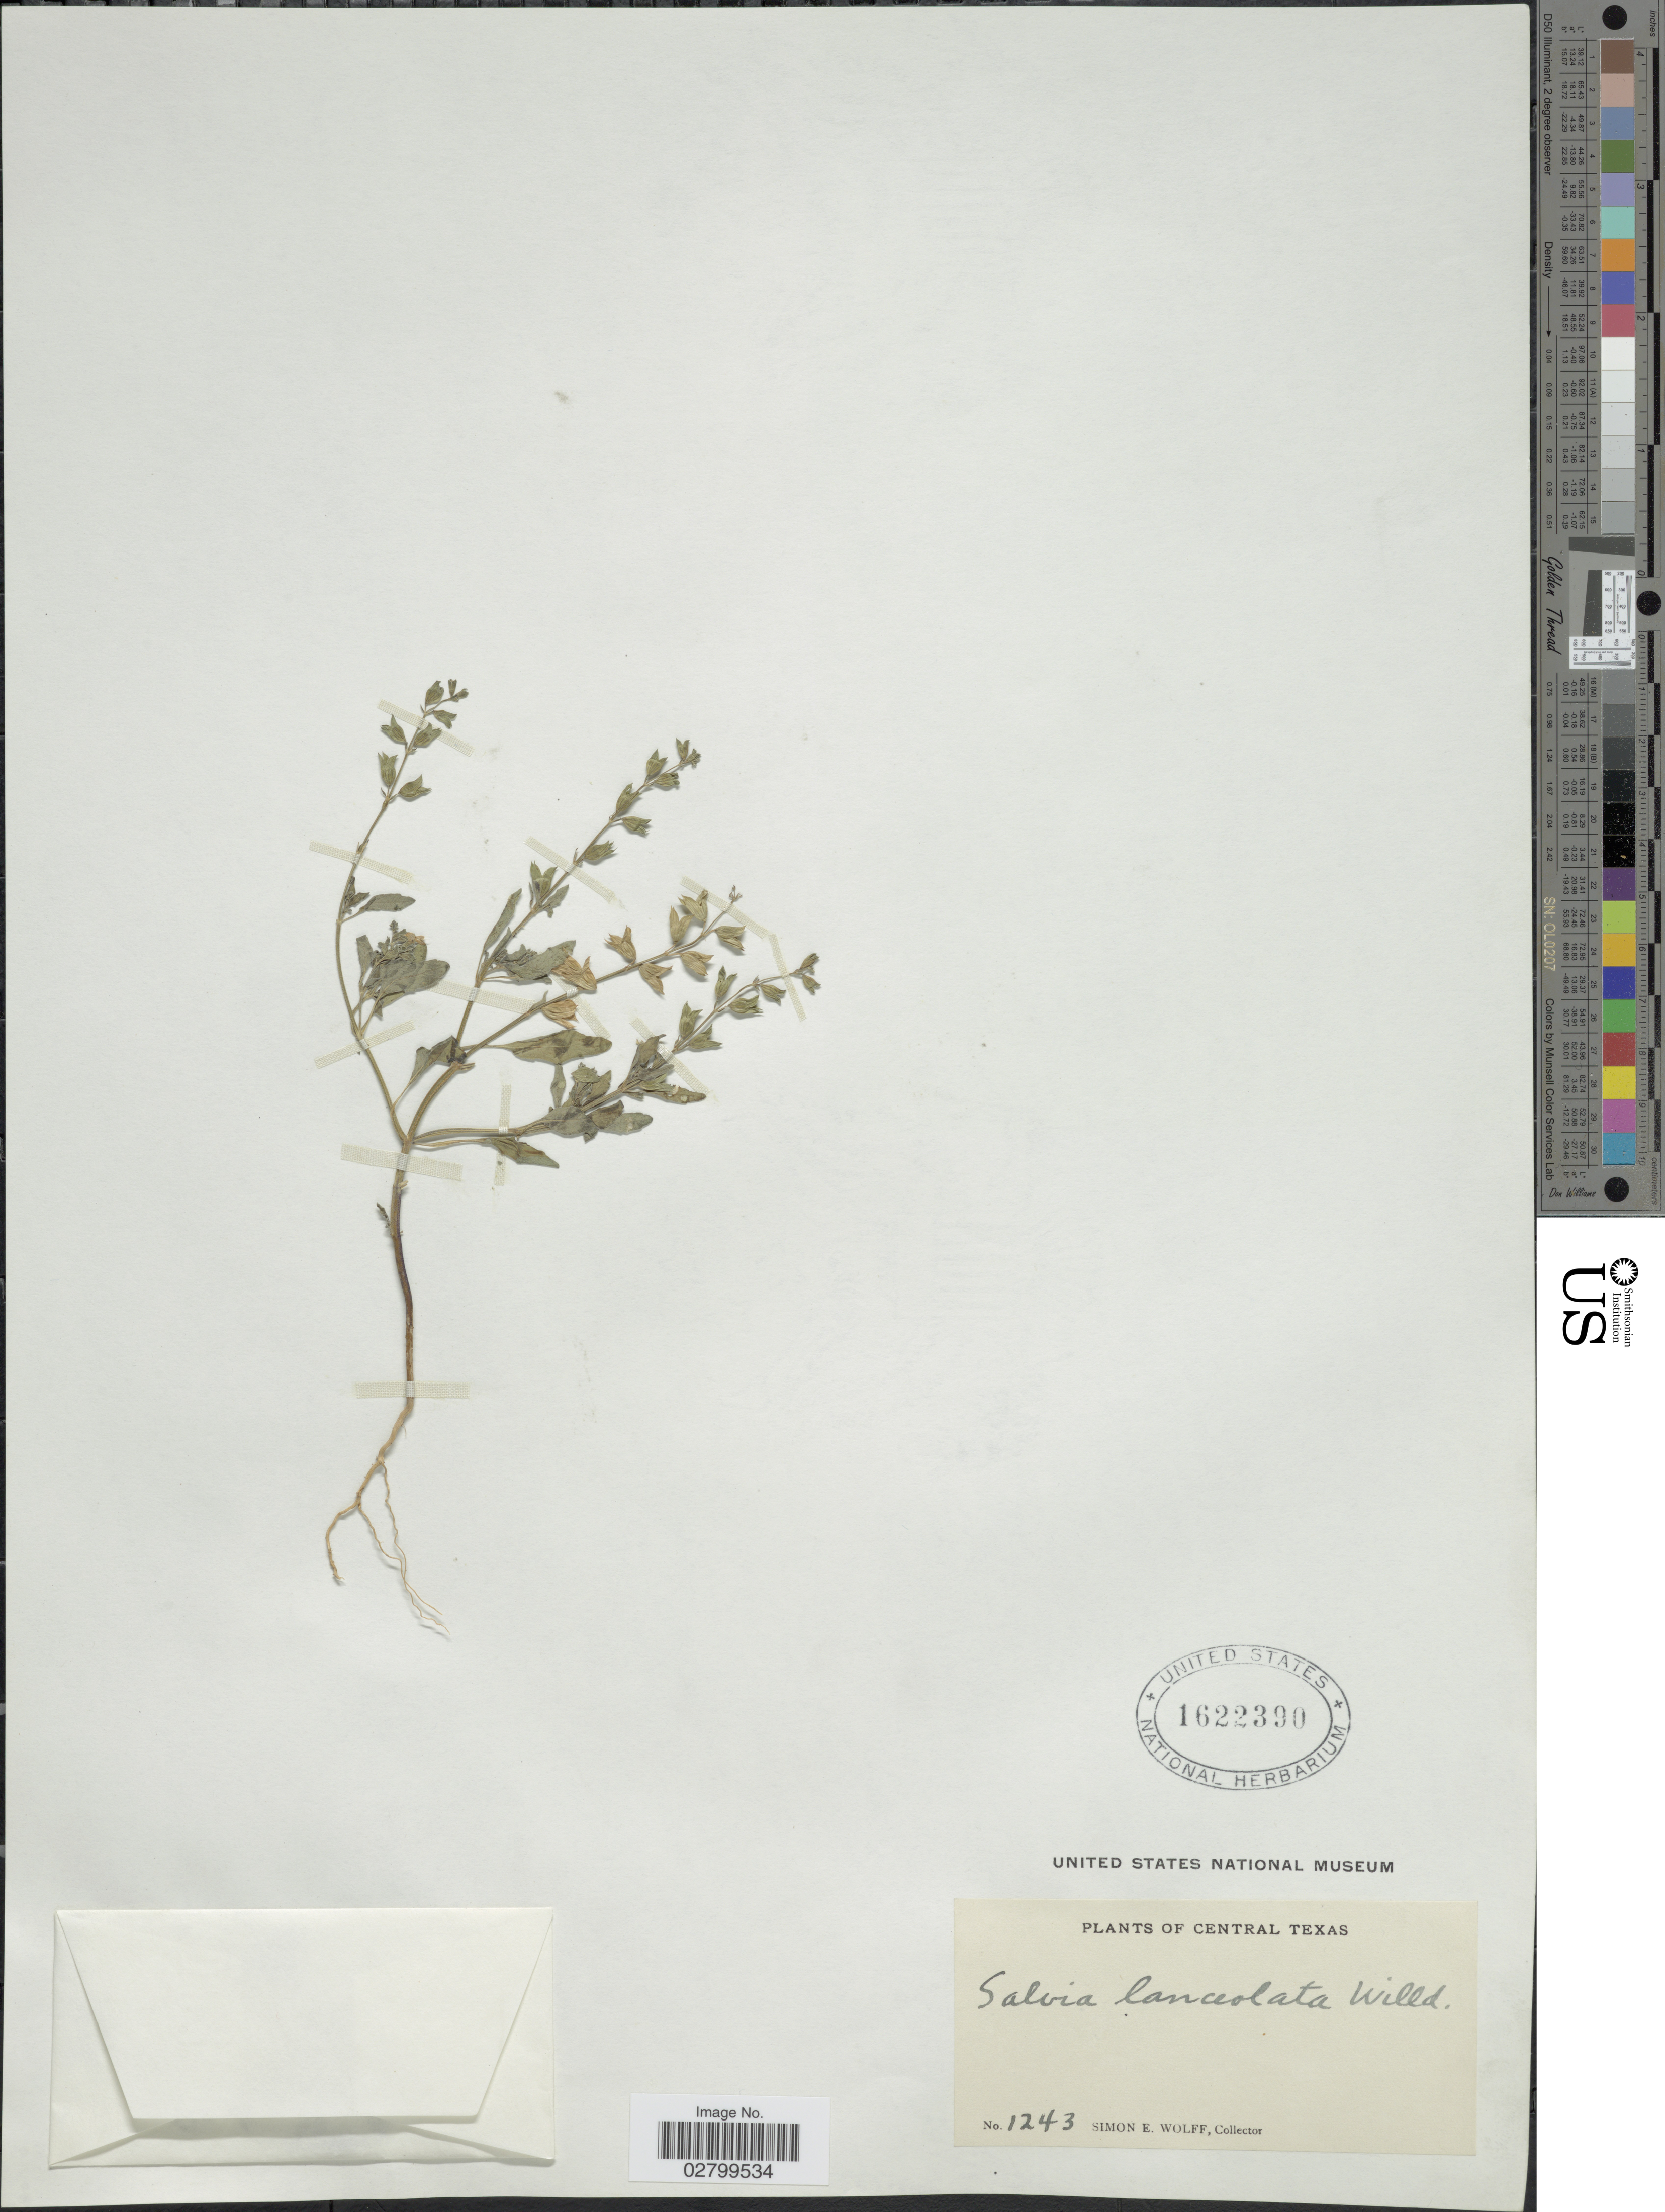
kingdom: Plantae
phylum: Tracheophyta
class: Magnoliopsida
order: Lamiales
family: Lamiaceae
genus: Salvia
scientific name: Salvia lanceolata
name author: Brouss.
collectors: S. E. Wolff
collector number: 1243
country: United States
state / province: Texas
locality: Central Texas.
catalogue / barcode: US 1622390